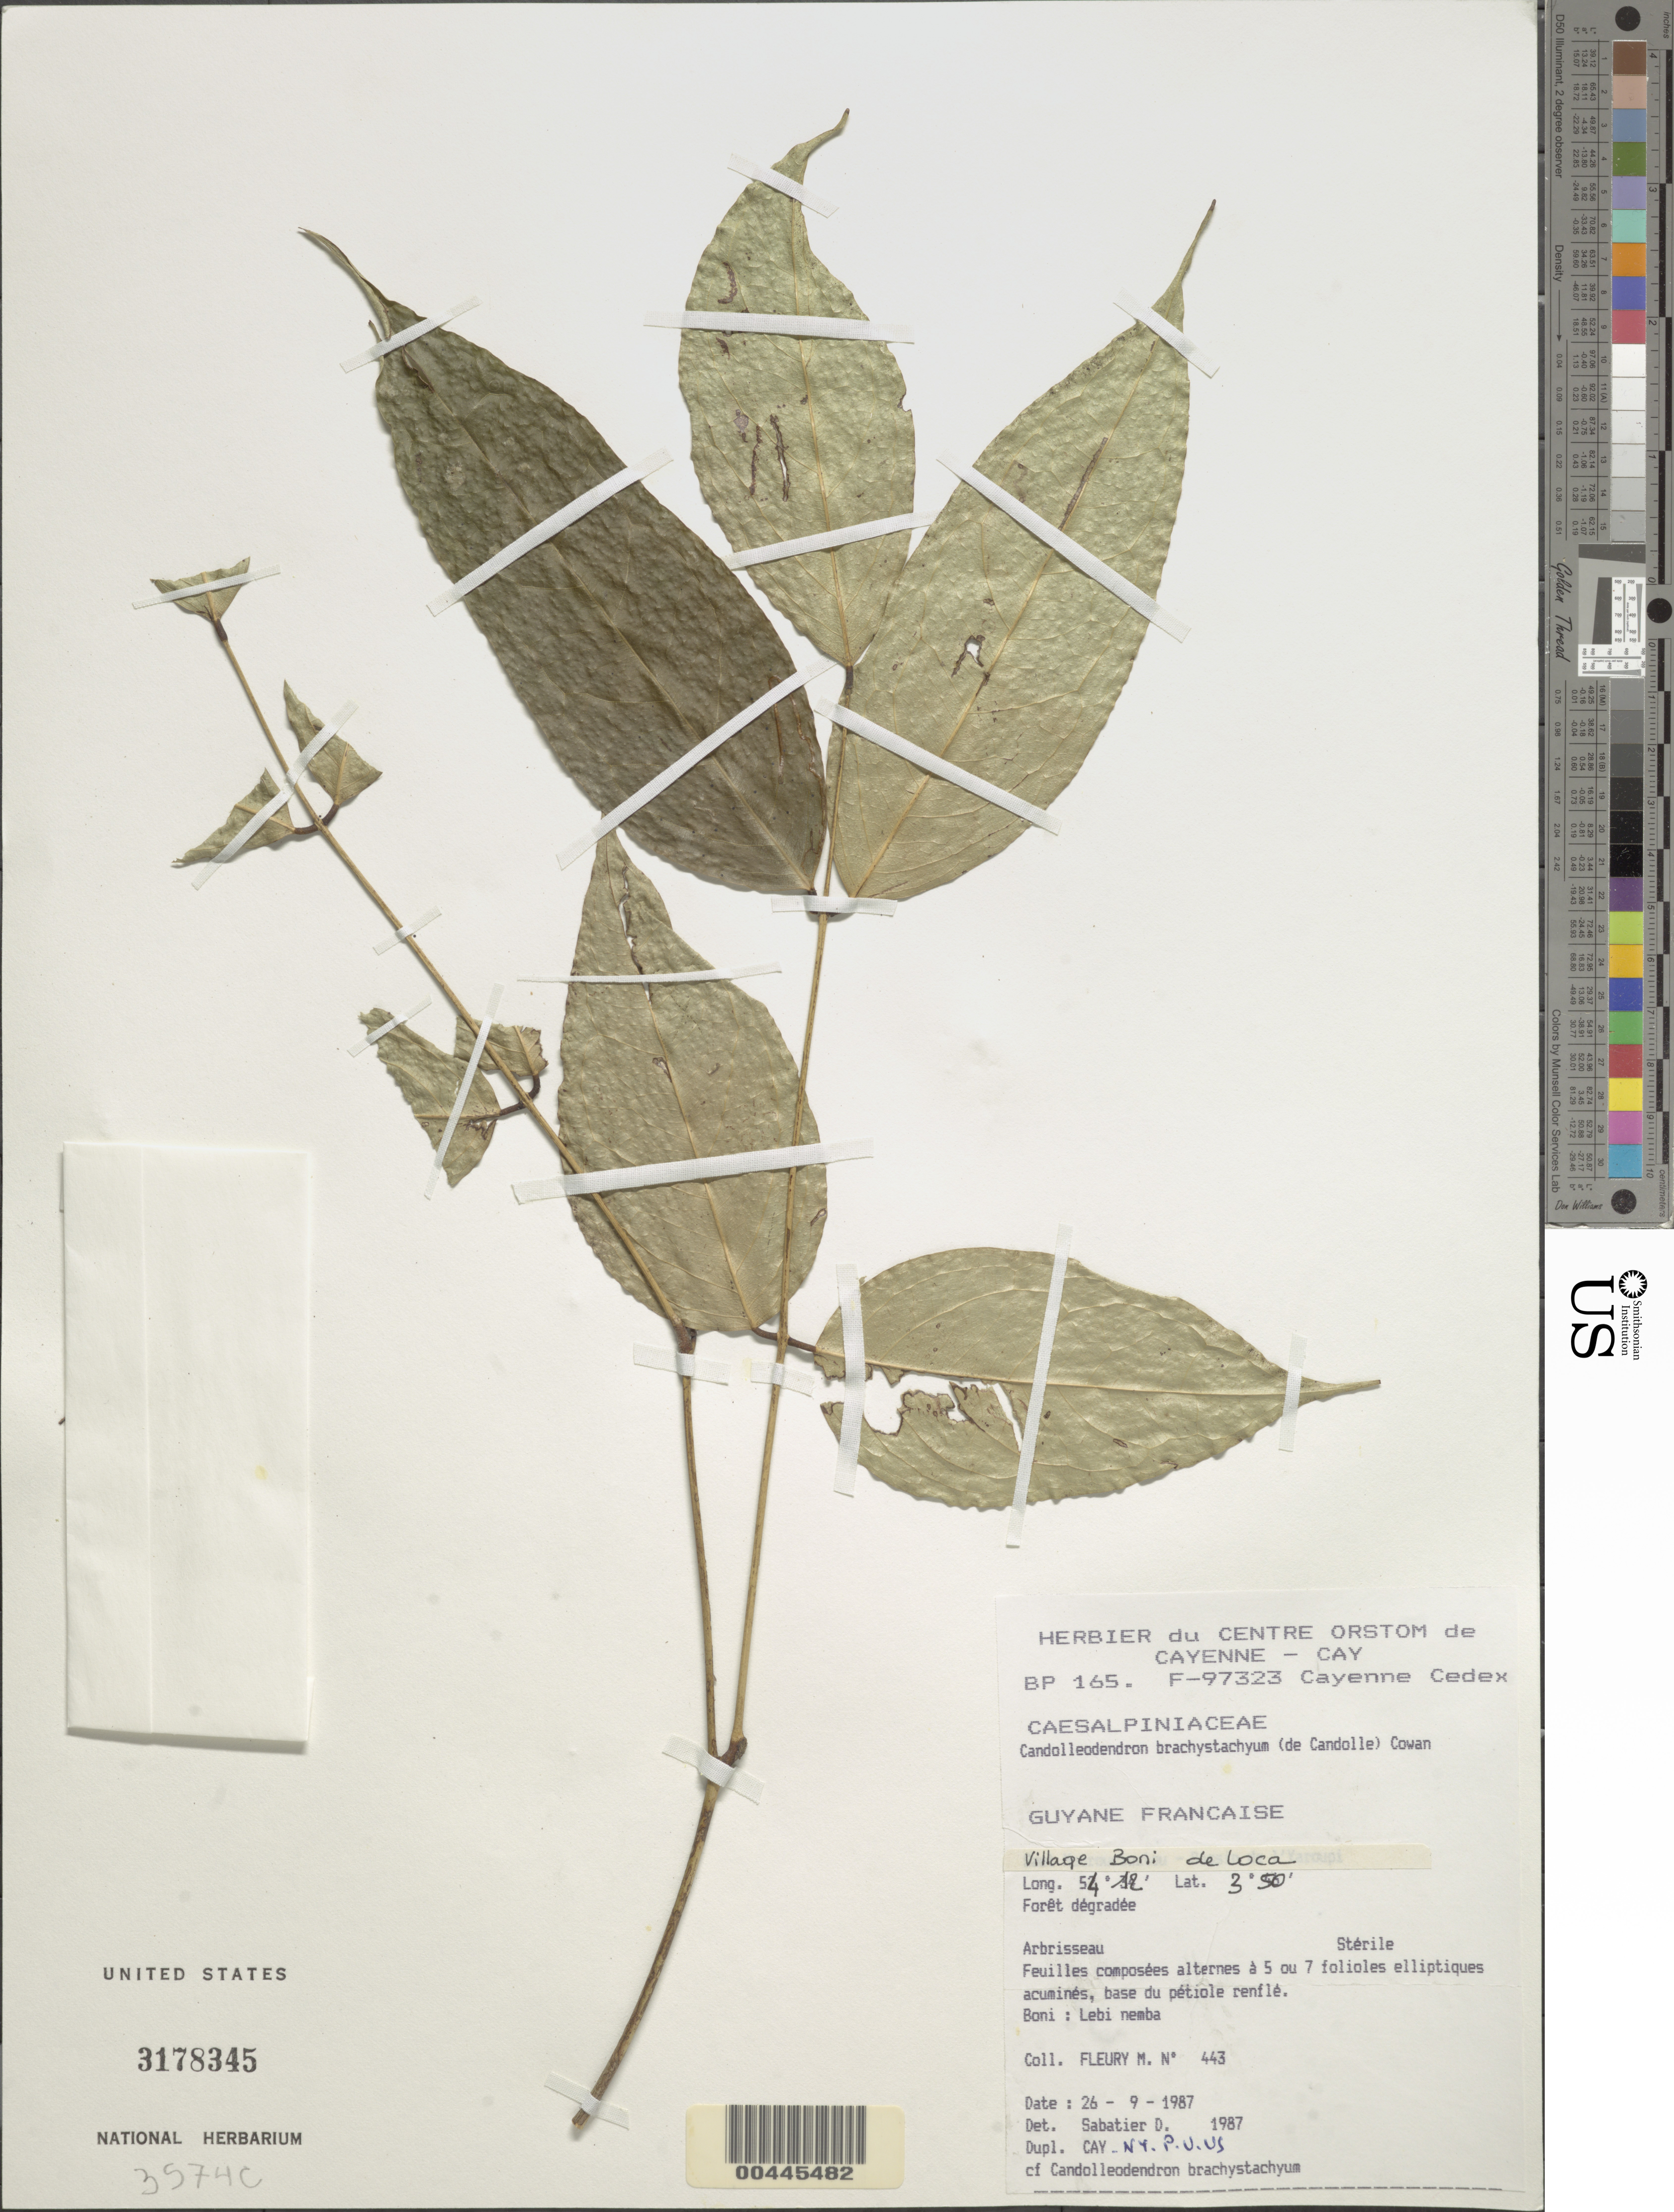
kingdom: Plantae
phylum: Tracheophyta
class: Magnoliopsida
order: Fabales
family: Fabaceae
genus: Candolleodendron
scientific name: Candolleodendron brachystachyum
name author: (DC.) R.S. Cowan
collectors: M. Fleury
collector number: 443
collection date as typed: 26 Sep 1987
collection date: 1987-09-26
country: French Guiana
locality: Boni de loca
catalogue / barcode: US 3178345